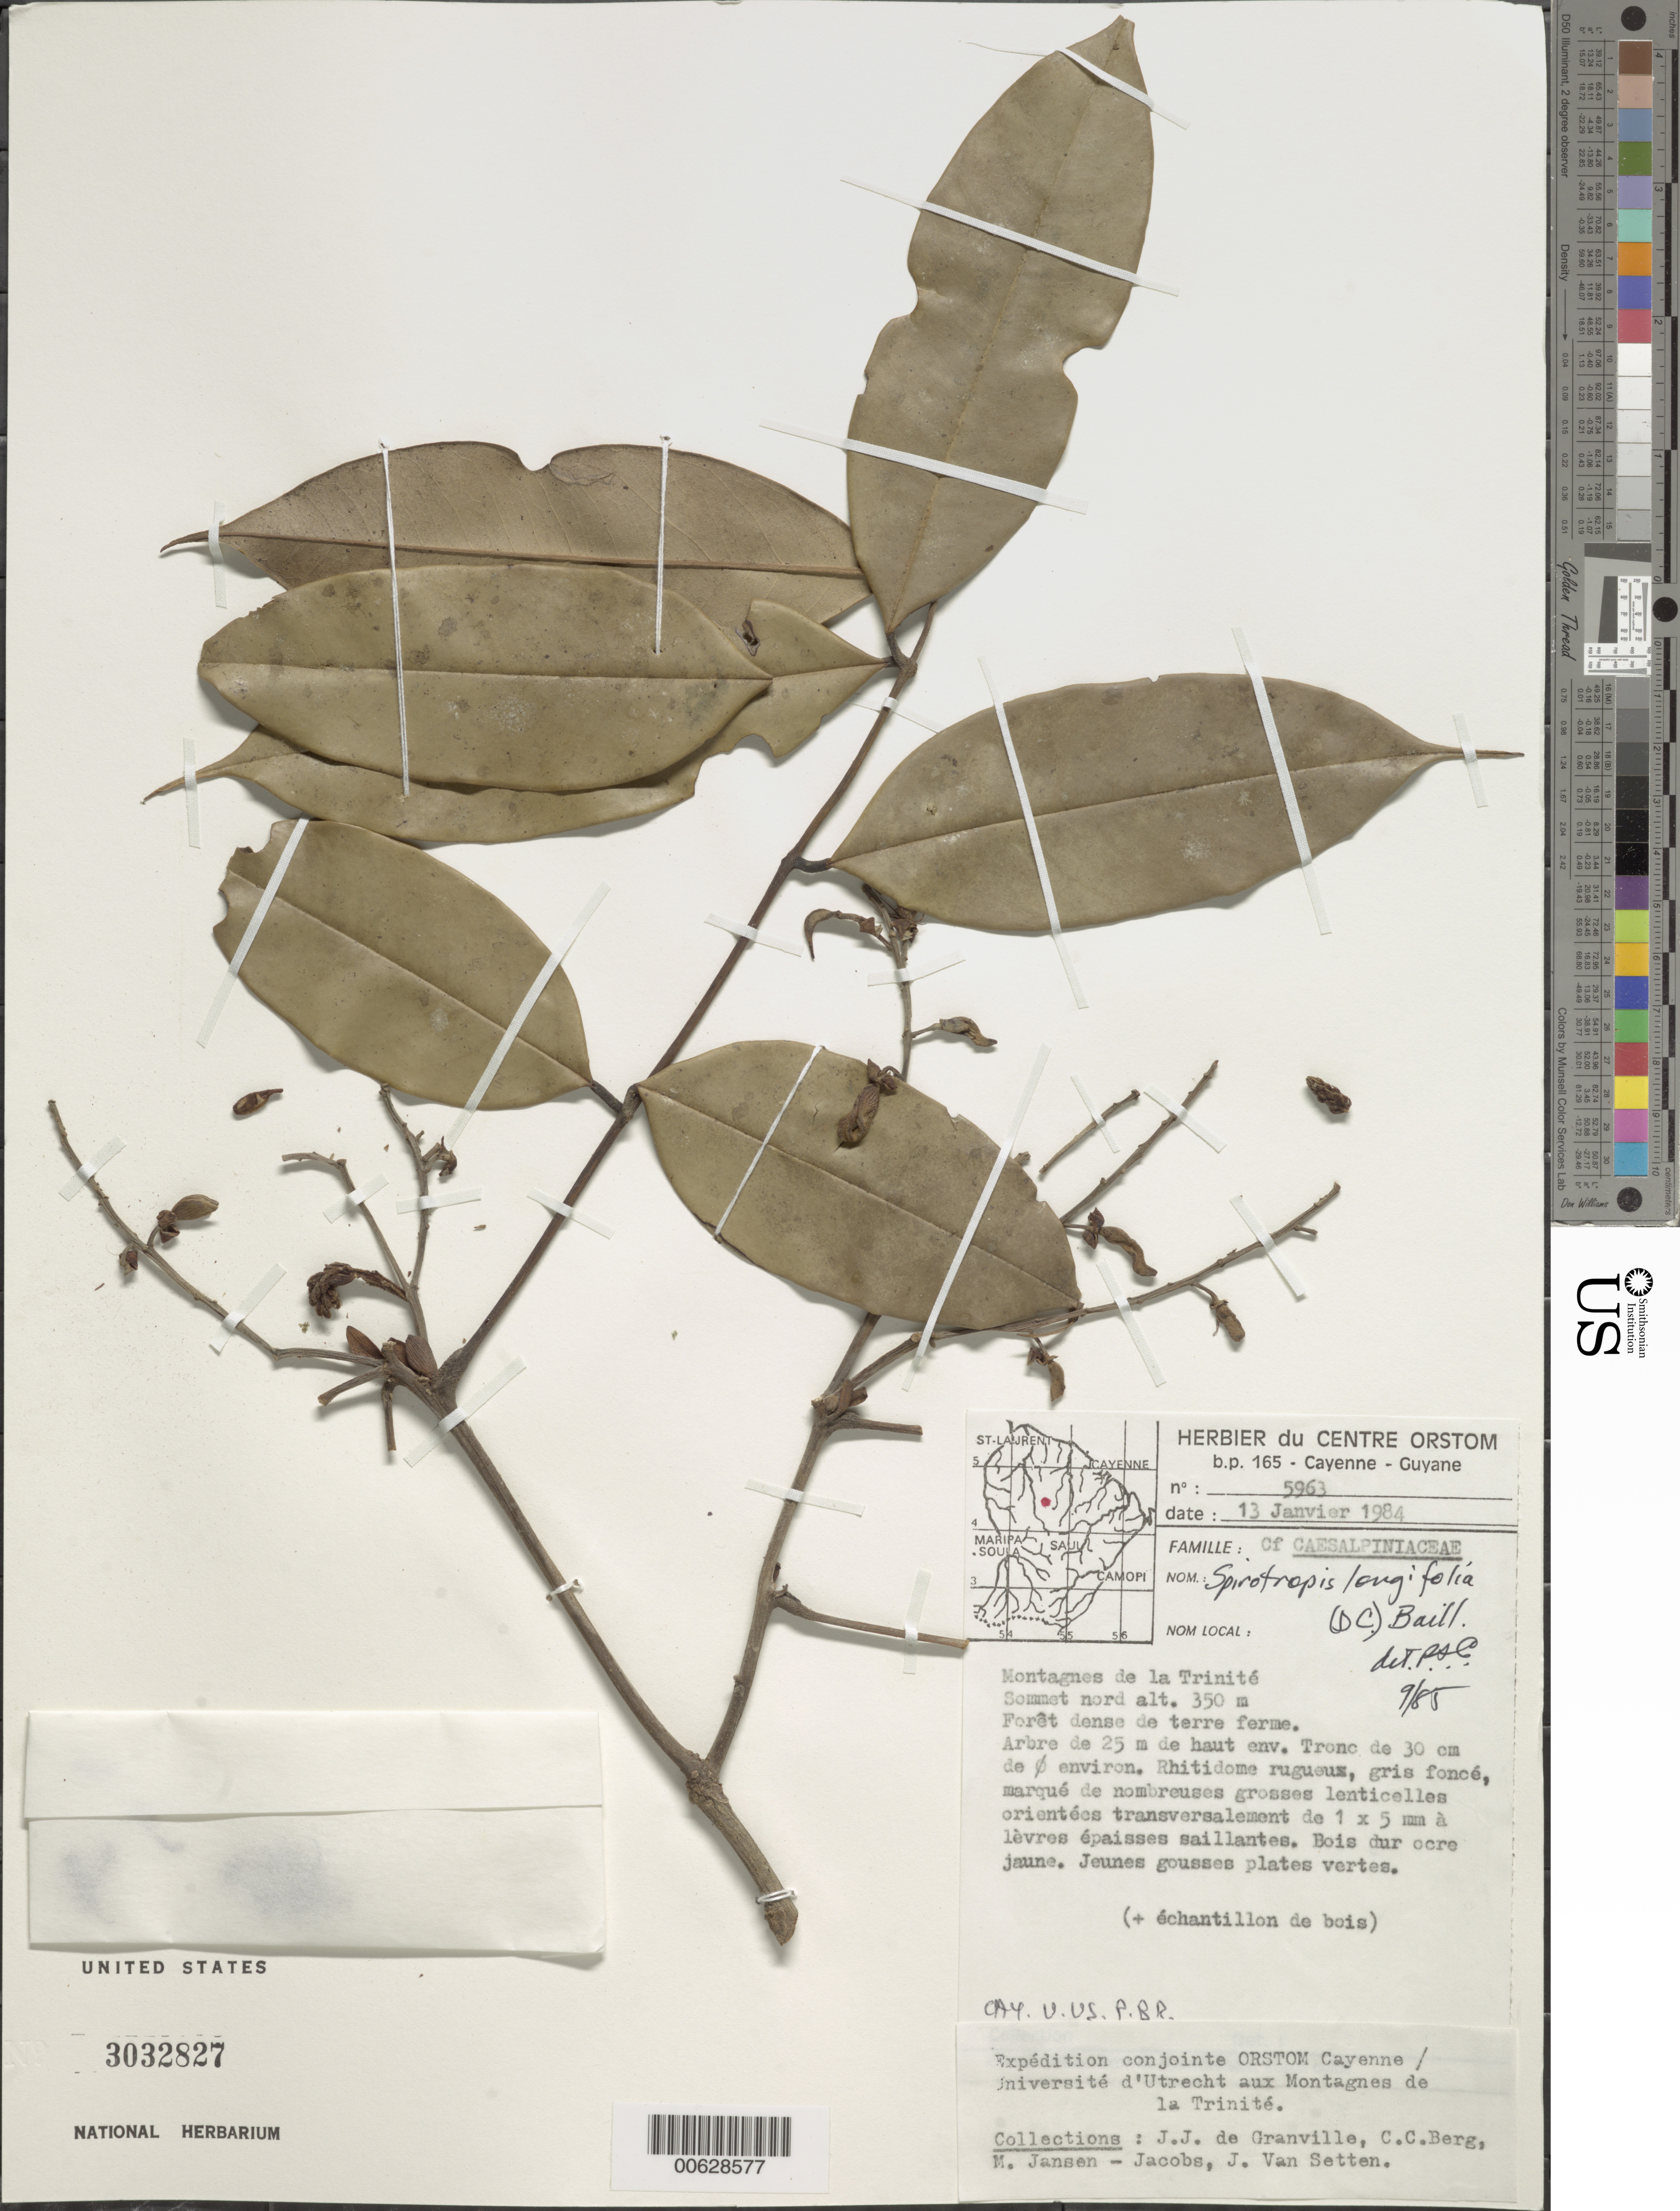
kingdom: Plantae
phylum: Tracheophyta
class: Magnoliopsida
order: Fabales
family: Fabaceae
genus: Spirotropis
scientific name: Spirotropis longifolia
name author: (DC.) Baill.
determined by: Cowan, R. S.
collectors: J.-J. de Granville, C. C. Berg, M. J. Jansen-Jacobs & J. van Setten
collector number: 5963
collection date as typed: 13-Jan-84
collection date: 1984-01-13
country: French Guiana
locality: Montagnes de la Trinité, sommet Nord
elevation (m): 350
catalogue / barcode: US 3032827